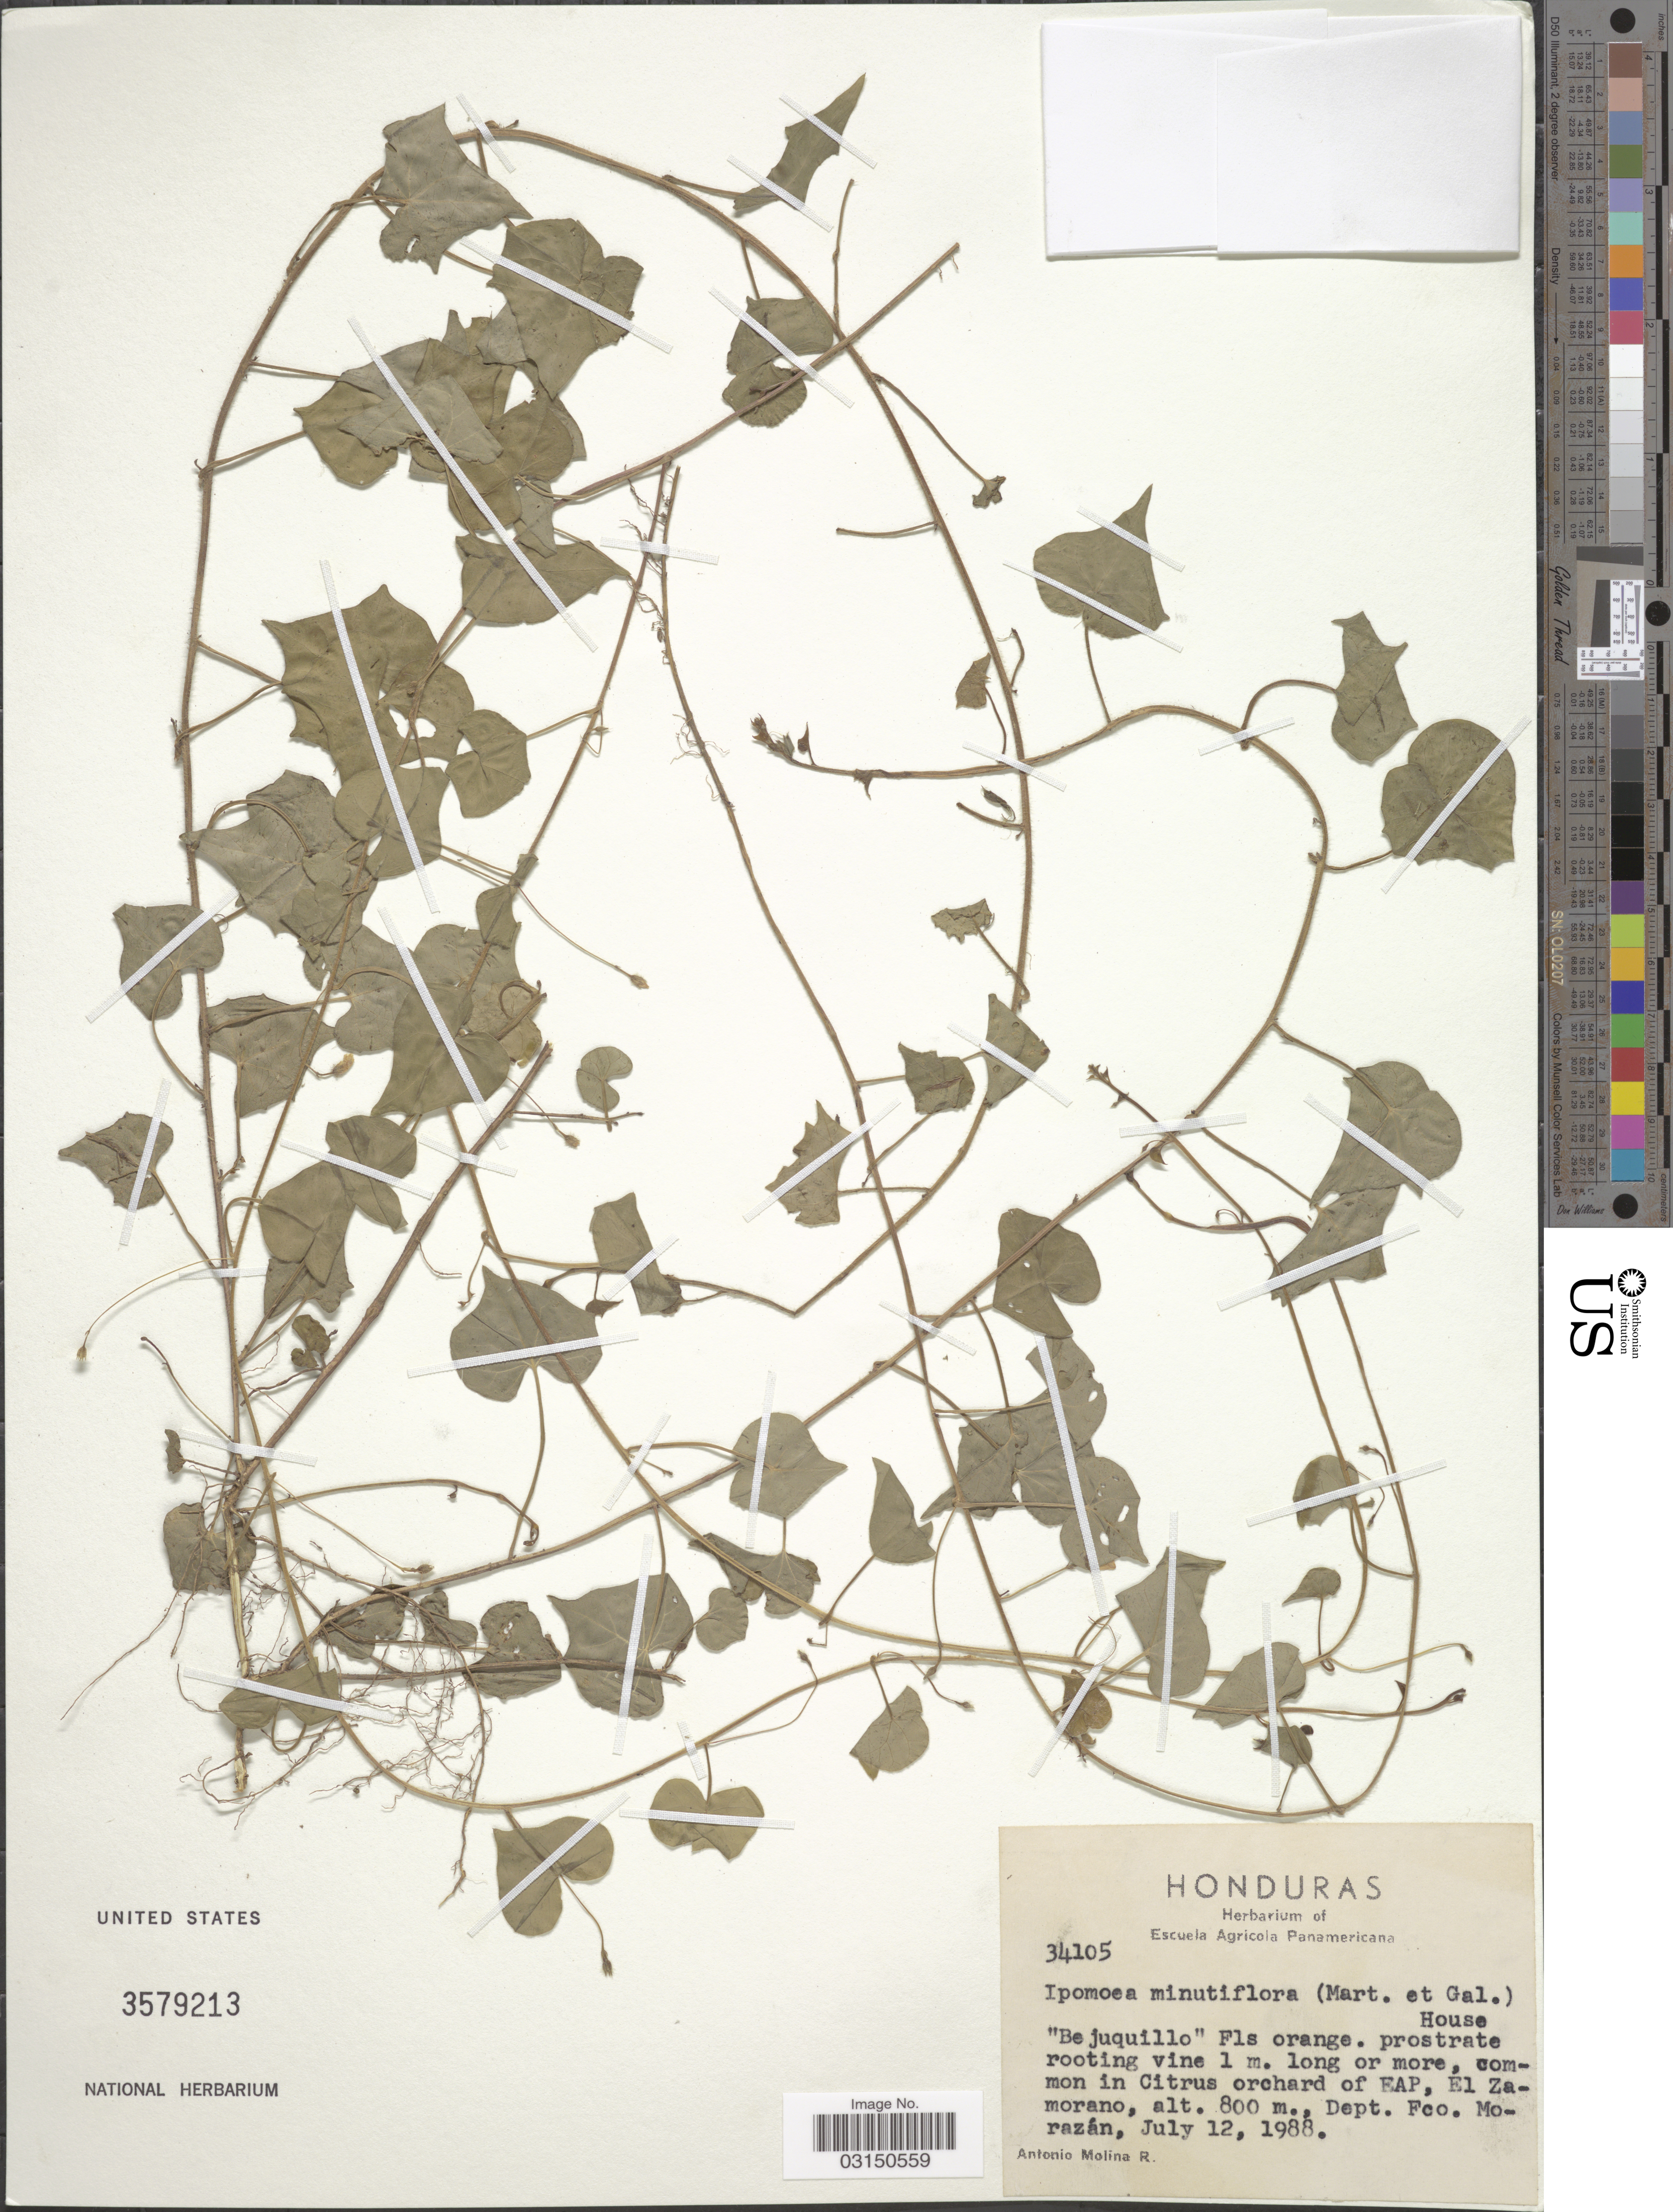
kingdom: Plantae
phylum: Tracheophyta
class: Magnoliopsida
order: Solanales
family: Convolvulaceae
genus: Ipomoea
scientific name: Ipomoea minutiflora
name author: (M. Martens) House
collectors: A. Molina R.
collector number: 34105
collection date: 1988-07-12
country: Honduras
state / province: Fco. Morazán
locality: Citrus orchard of EAP, El Zamorano, Dept. Fco. Morazán.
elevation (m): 800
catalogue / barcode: US 3579213